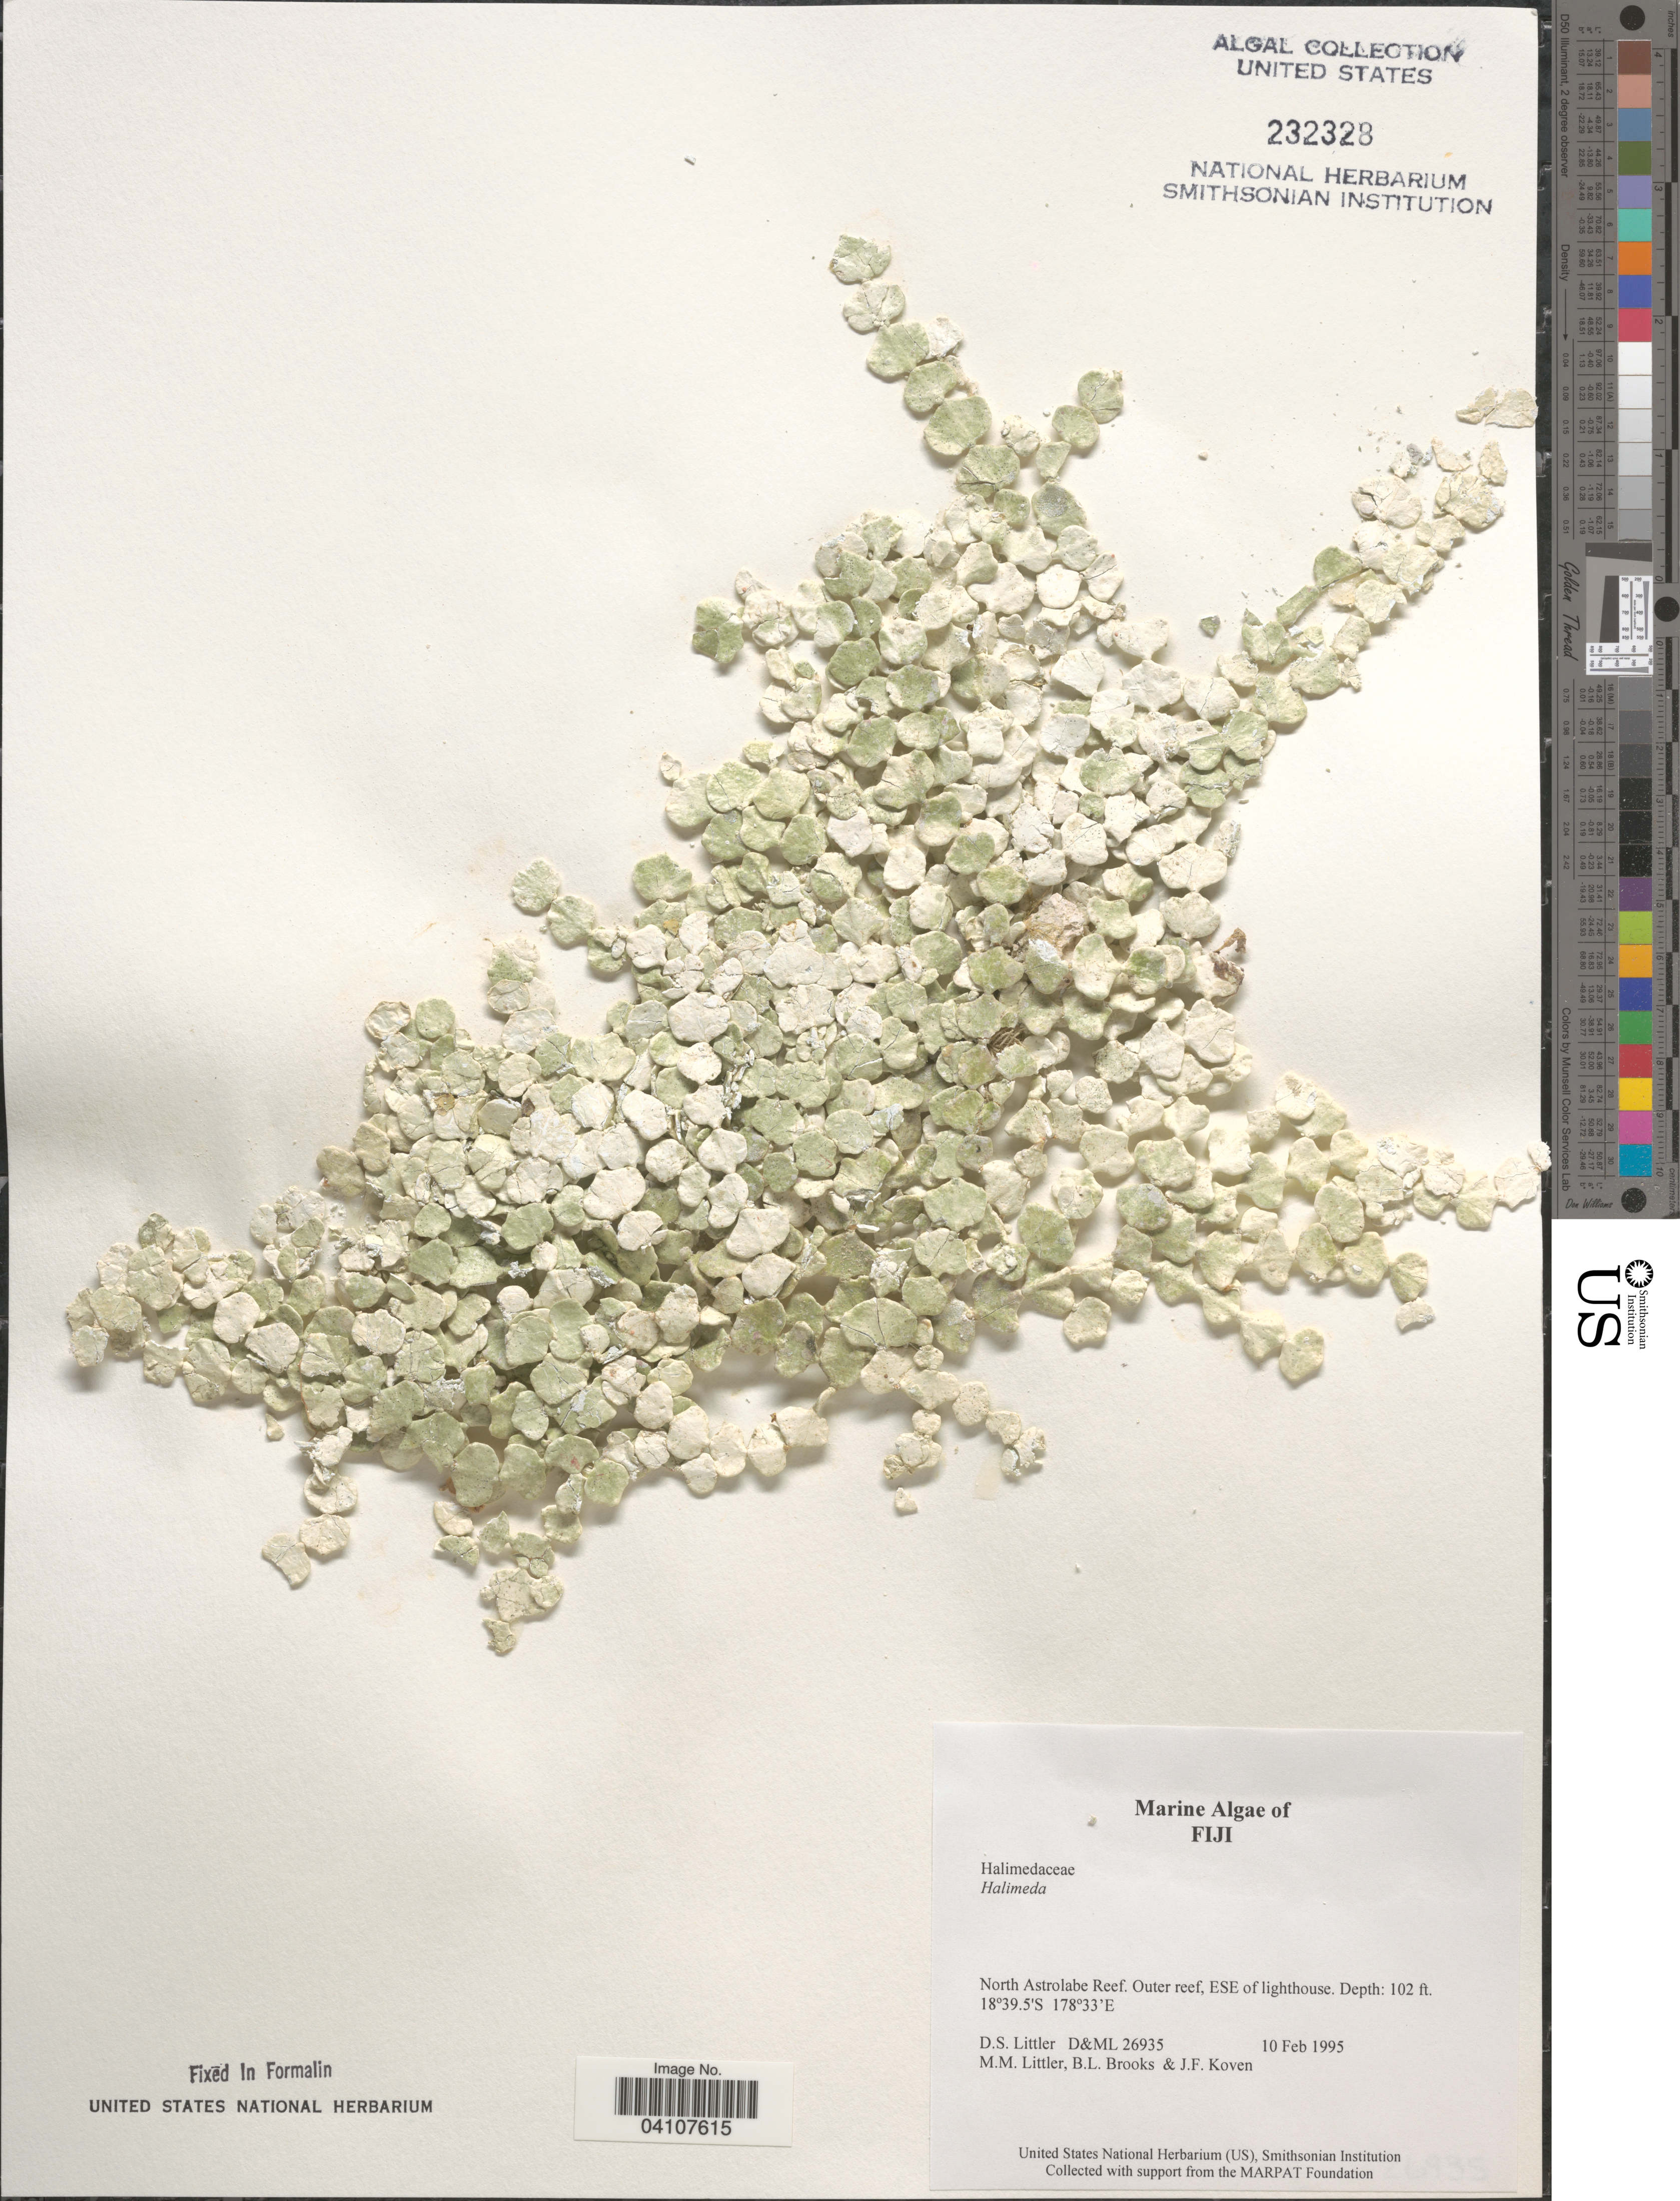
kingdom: Plantae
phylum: Chlorophyta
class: Ulvophyceae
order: Bryopsidales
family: Halimedaceae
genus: Halimeda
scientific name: Halimeda sp.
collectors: D. S. Littler, B. Brooks & J. Koven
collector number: D&ML26935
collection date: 1995-02-10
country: Fiji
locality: North Astrolabe Reef. Outer reef, ESE of lighthouse.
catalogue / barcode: US 232328